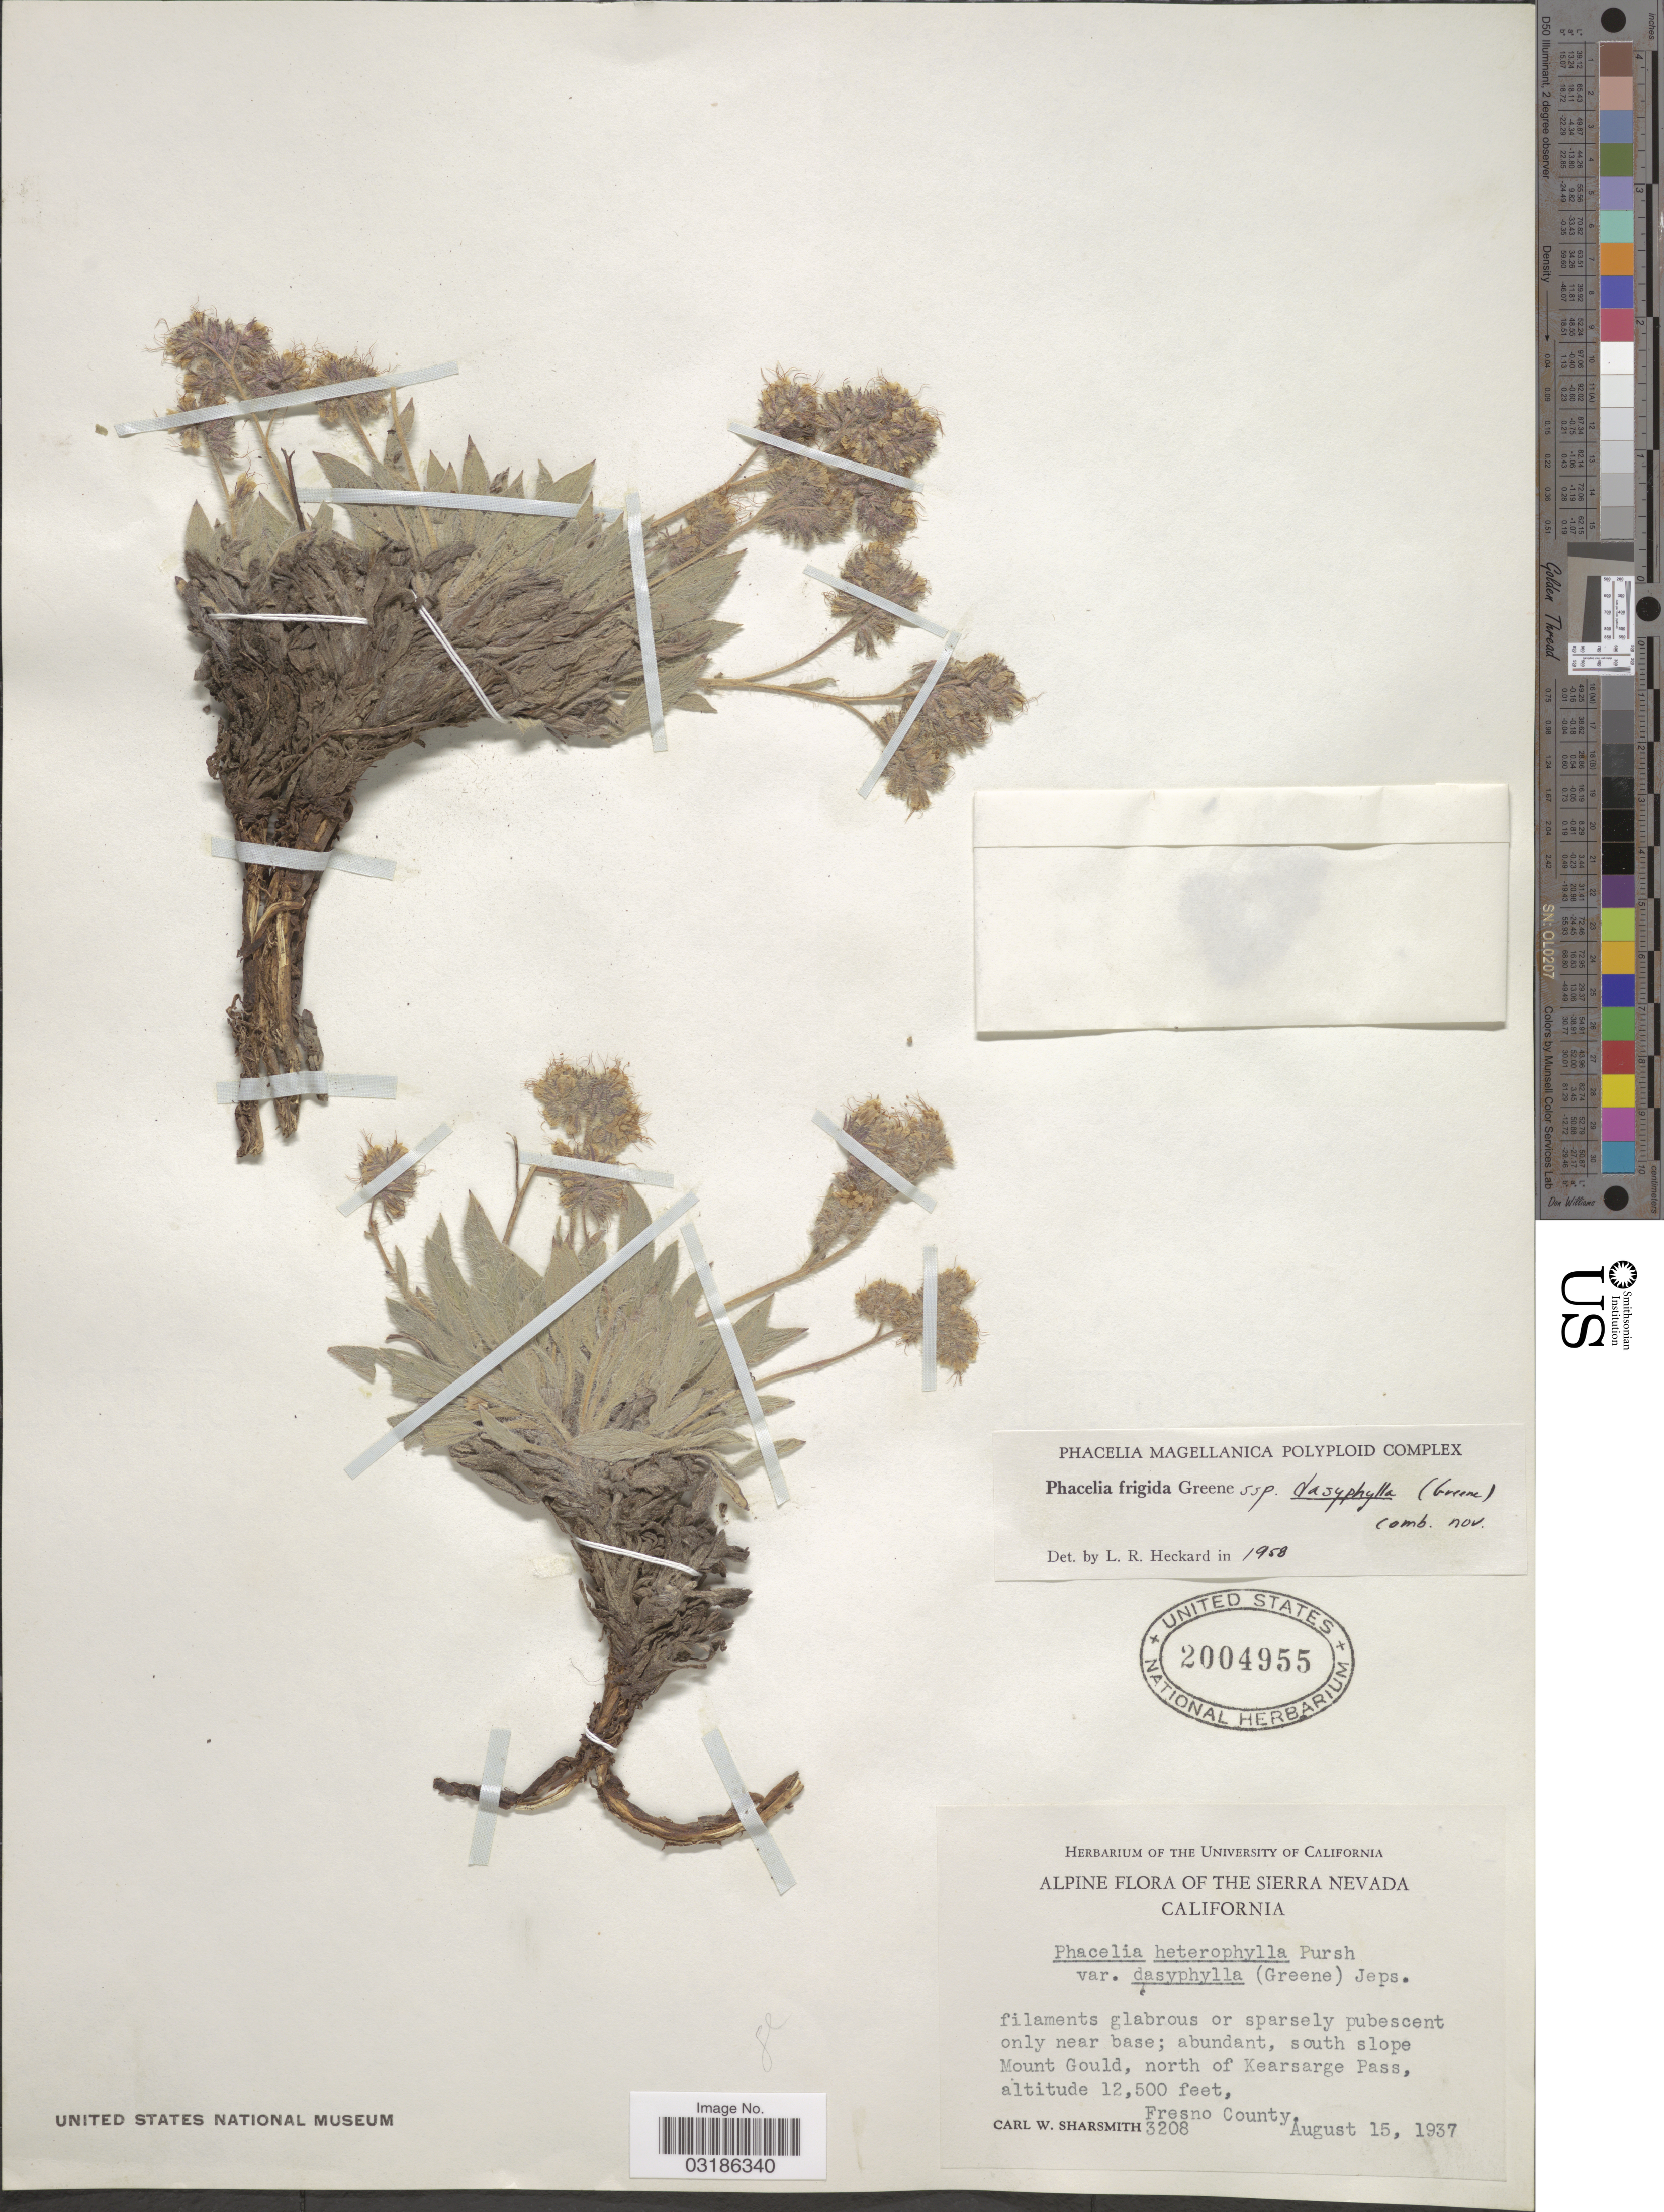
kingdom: Plantae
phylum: Tracheophyta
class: Magnoliopsida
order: Boraginales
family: Hydrophyllaceae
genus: Phacelia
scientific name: Phacelia frigida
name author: Greene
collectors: C. Sharsmith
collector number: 3208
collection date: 1937-08-15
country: United States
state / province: California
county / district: Fresno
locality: Alpine flora of the Sierra Nevada. Abundant, south slope Mount Gould, north of Kearsarge Pass, Fresno County.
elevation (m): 3810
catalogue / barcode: US 2004955